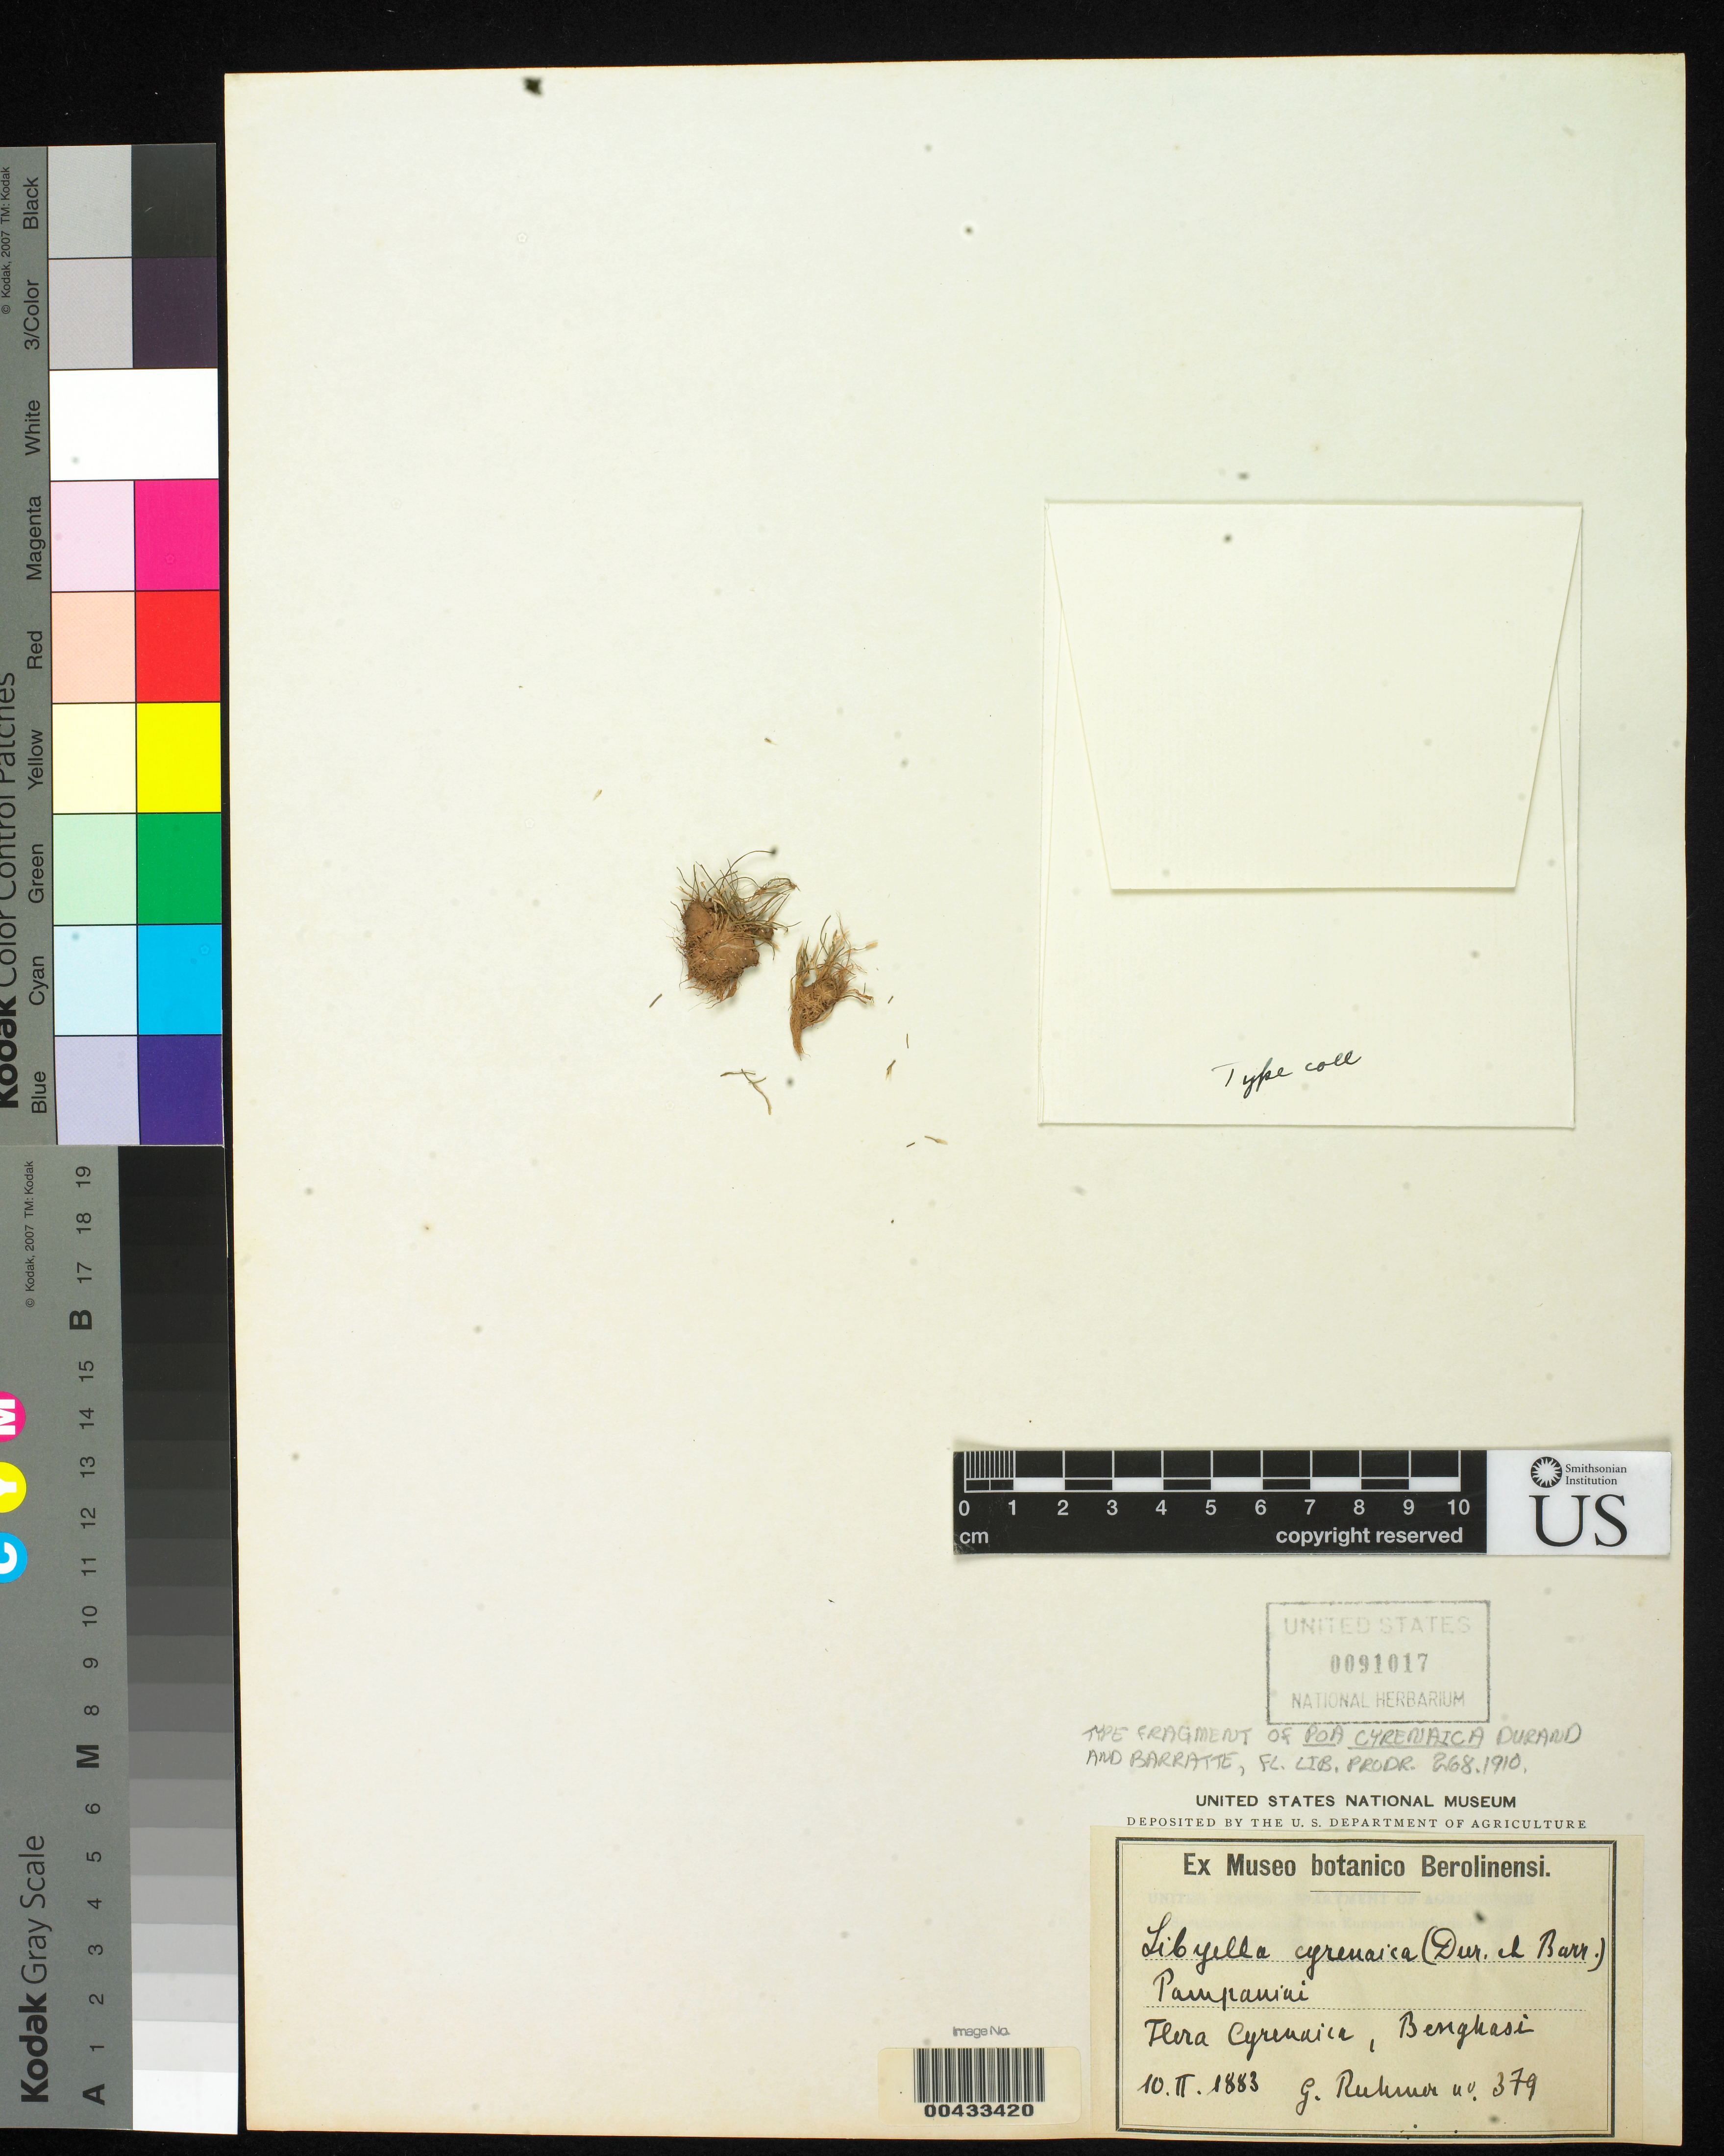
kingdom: Plantae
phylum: Tracheophyta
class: Liliopsida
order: Poales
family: Poaceae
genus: Poa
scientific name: Poa cyrenaica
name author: E.A. Durand & Barratte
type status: Type Fragment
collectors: G. Ruhmer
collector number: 379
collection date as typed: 10 Feb 1883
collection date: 1883-02-10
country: Libya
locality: Benghasi.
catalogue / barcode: US 91017